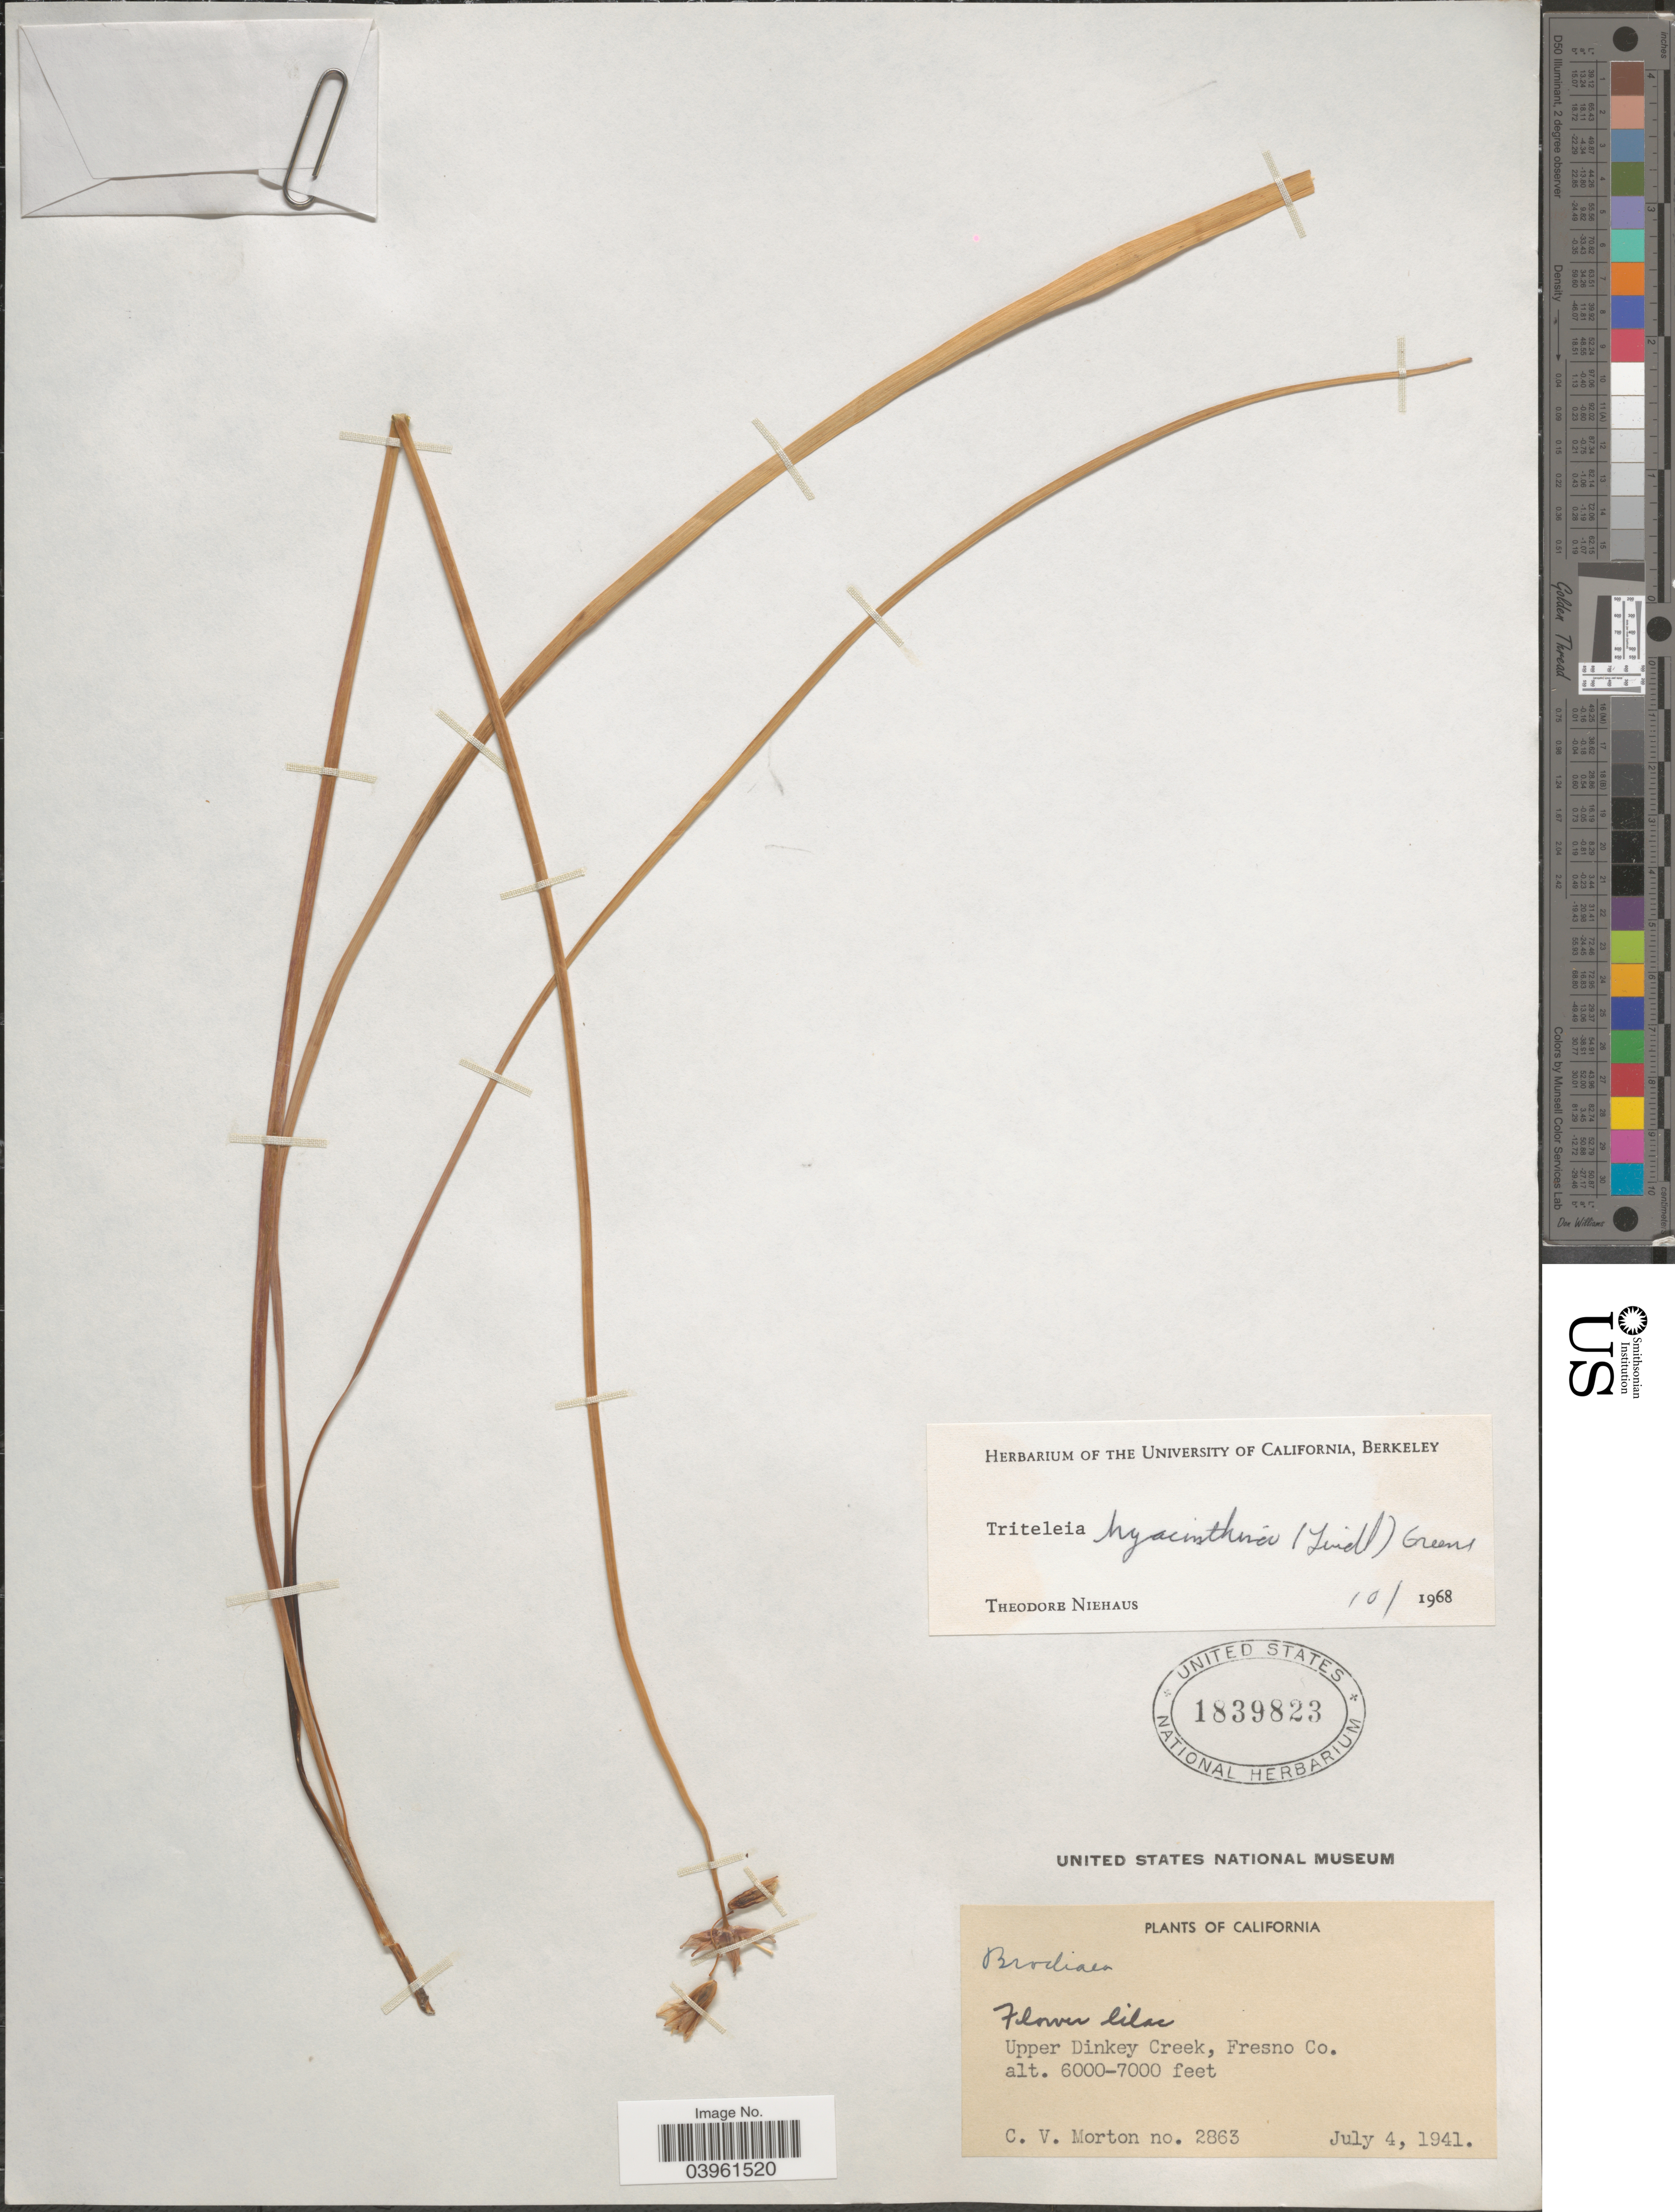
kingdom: Plantae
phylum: Tracheophyta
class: Liliopsida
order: Asparagales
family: Asparagaceae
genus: Triteleia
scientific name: Triteleia hyacinthina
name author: (Lindl.) Greene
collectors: C. V. Morton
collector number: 2863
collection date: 1941-07-04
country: United States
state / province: California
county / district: Fresno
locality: Upper Dinkey Creek, Fresno Co.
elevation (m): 1829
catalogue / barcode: US 1839823